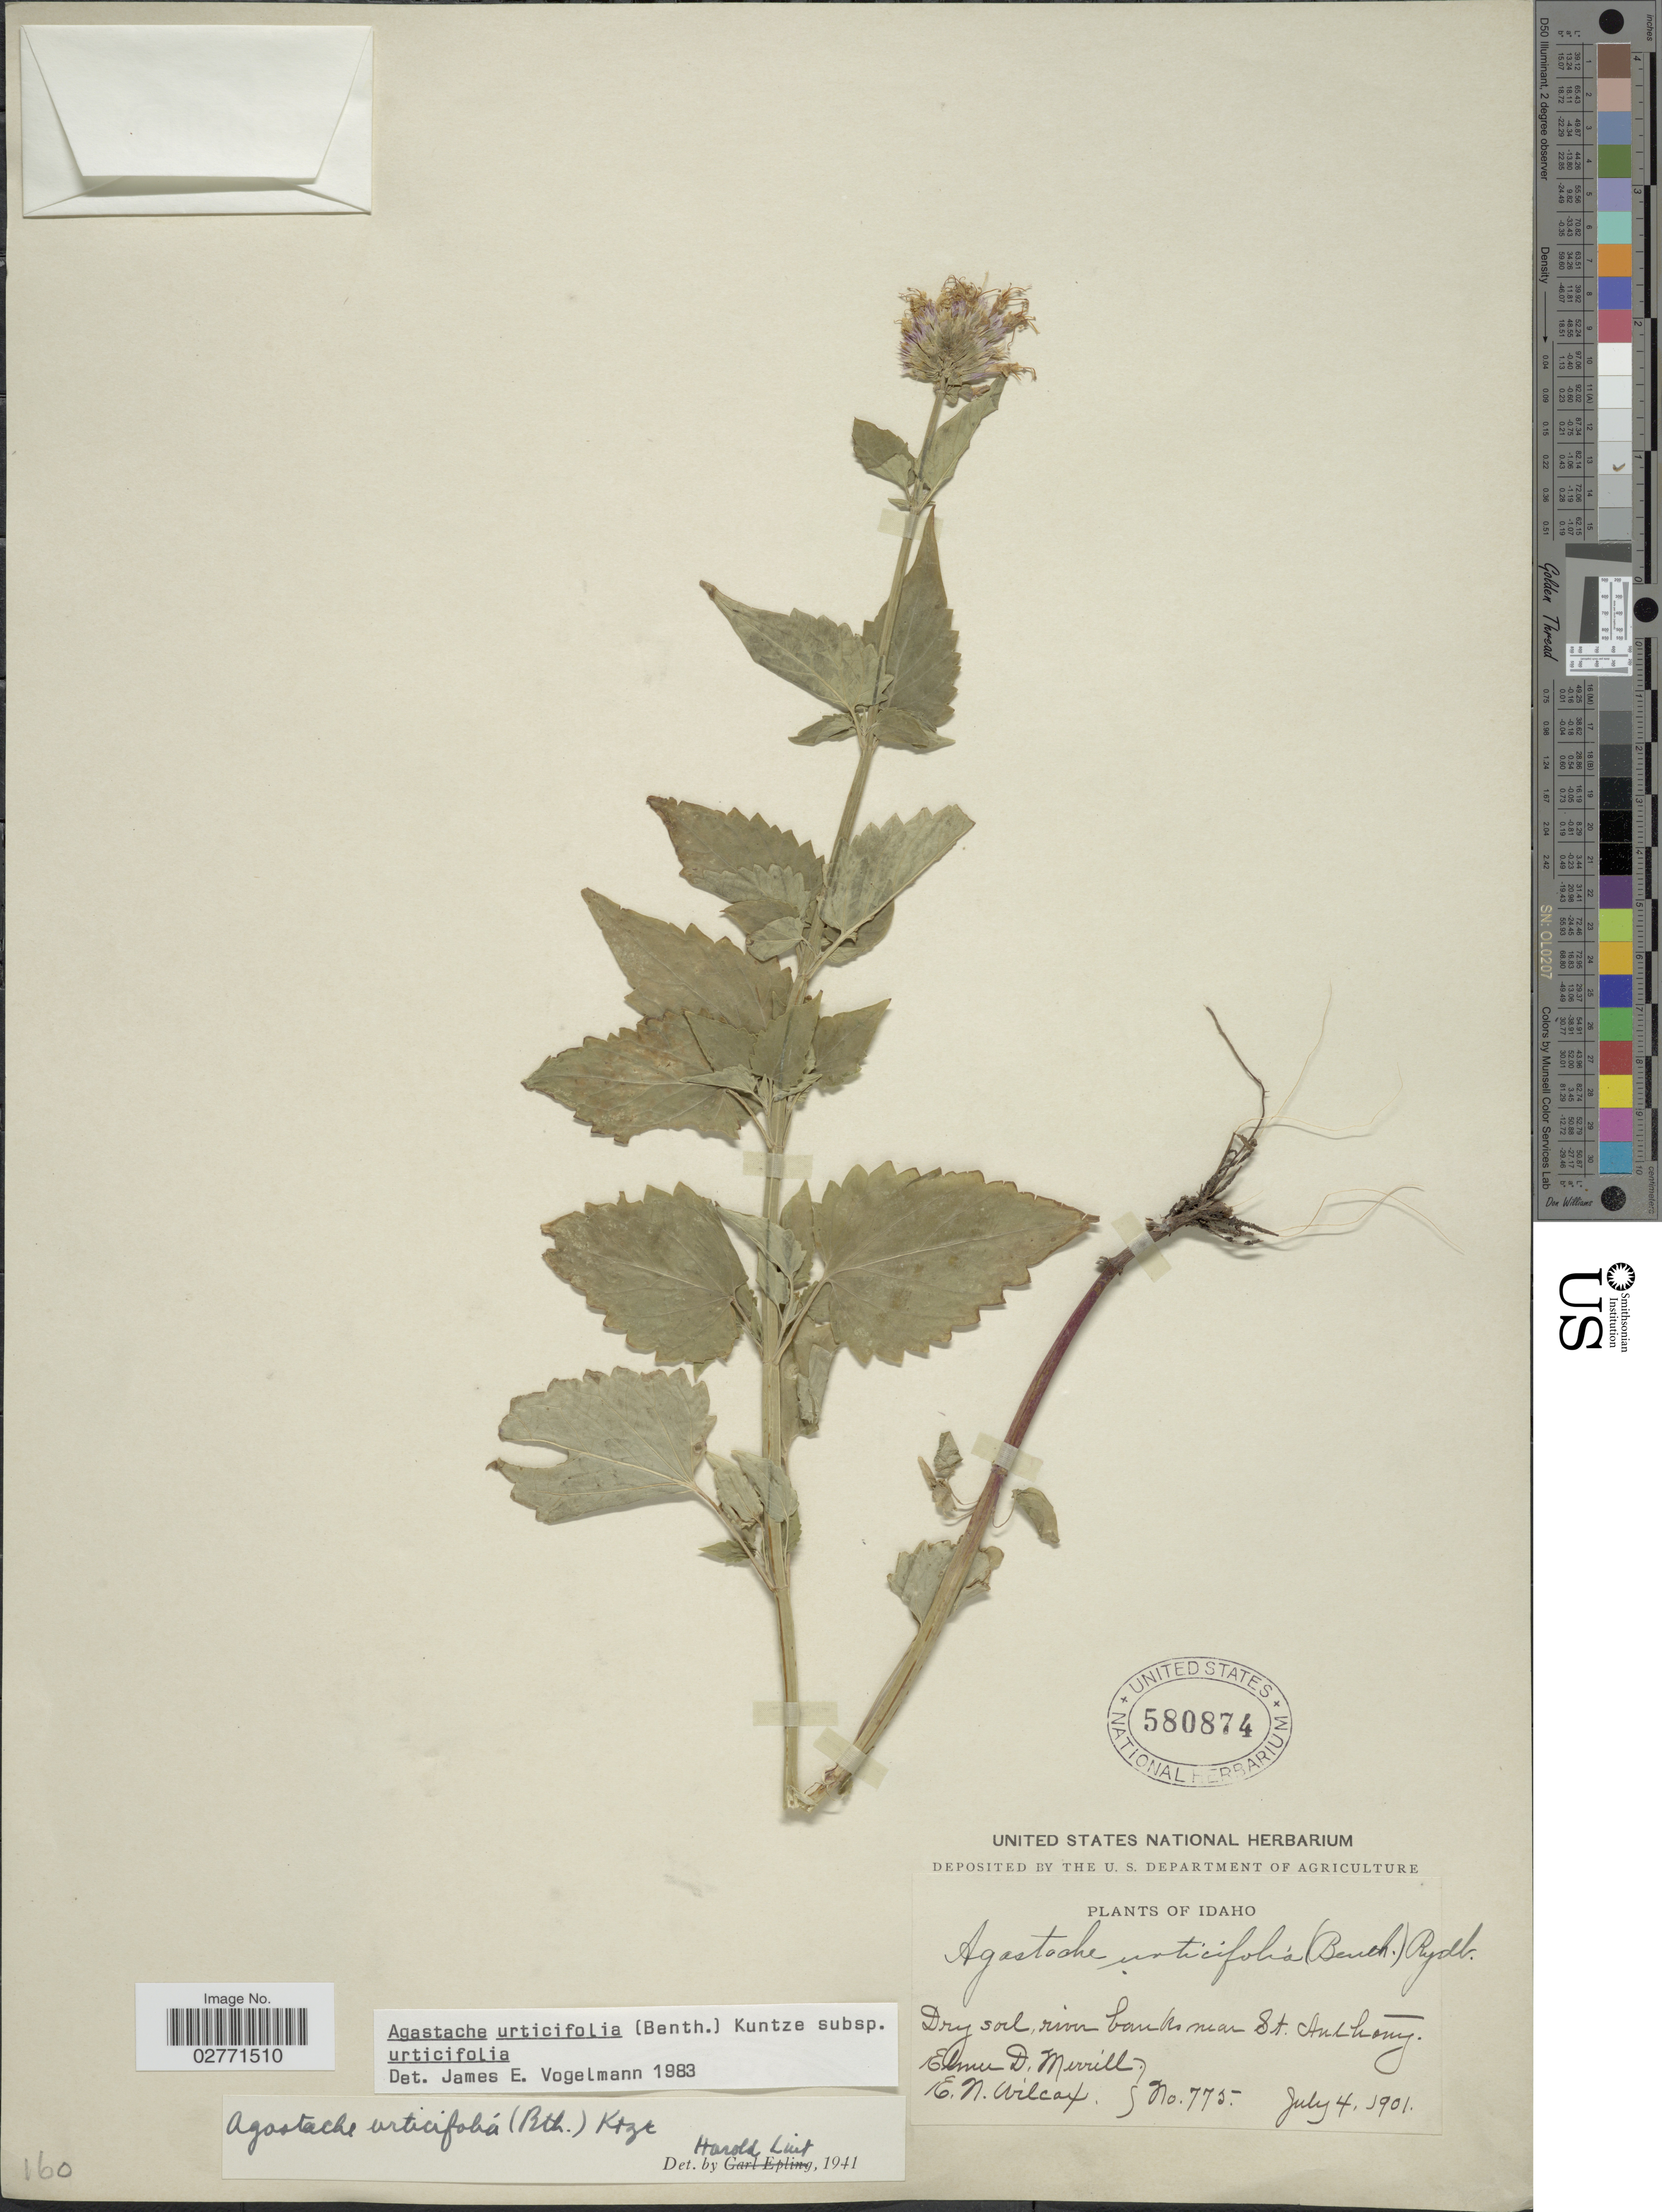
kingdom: Plantae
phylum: Tracheophyta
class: Magnoliopsida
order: Lamiales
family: Lamiaceae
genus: Agastache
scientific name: Agastache urticifolia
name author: (Benth.) Kuntze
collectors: E. D. Merrill & E. Wilcox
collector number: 775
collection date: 1901-07-04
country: United States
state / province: Idaho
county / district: Fremont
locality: Dry soil, river banks near St. Anthony.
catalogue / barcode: US 580874